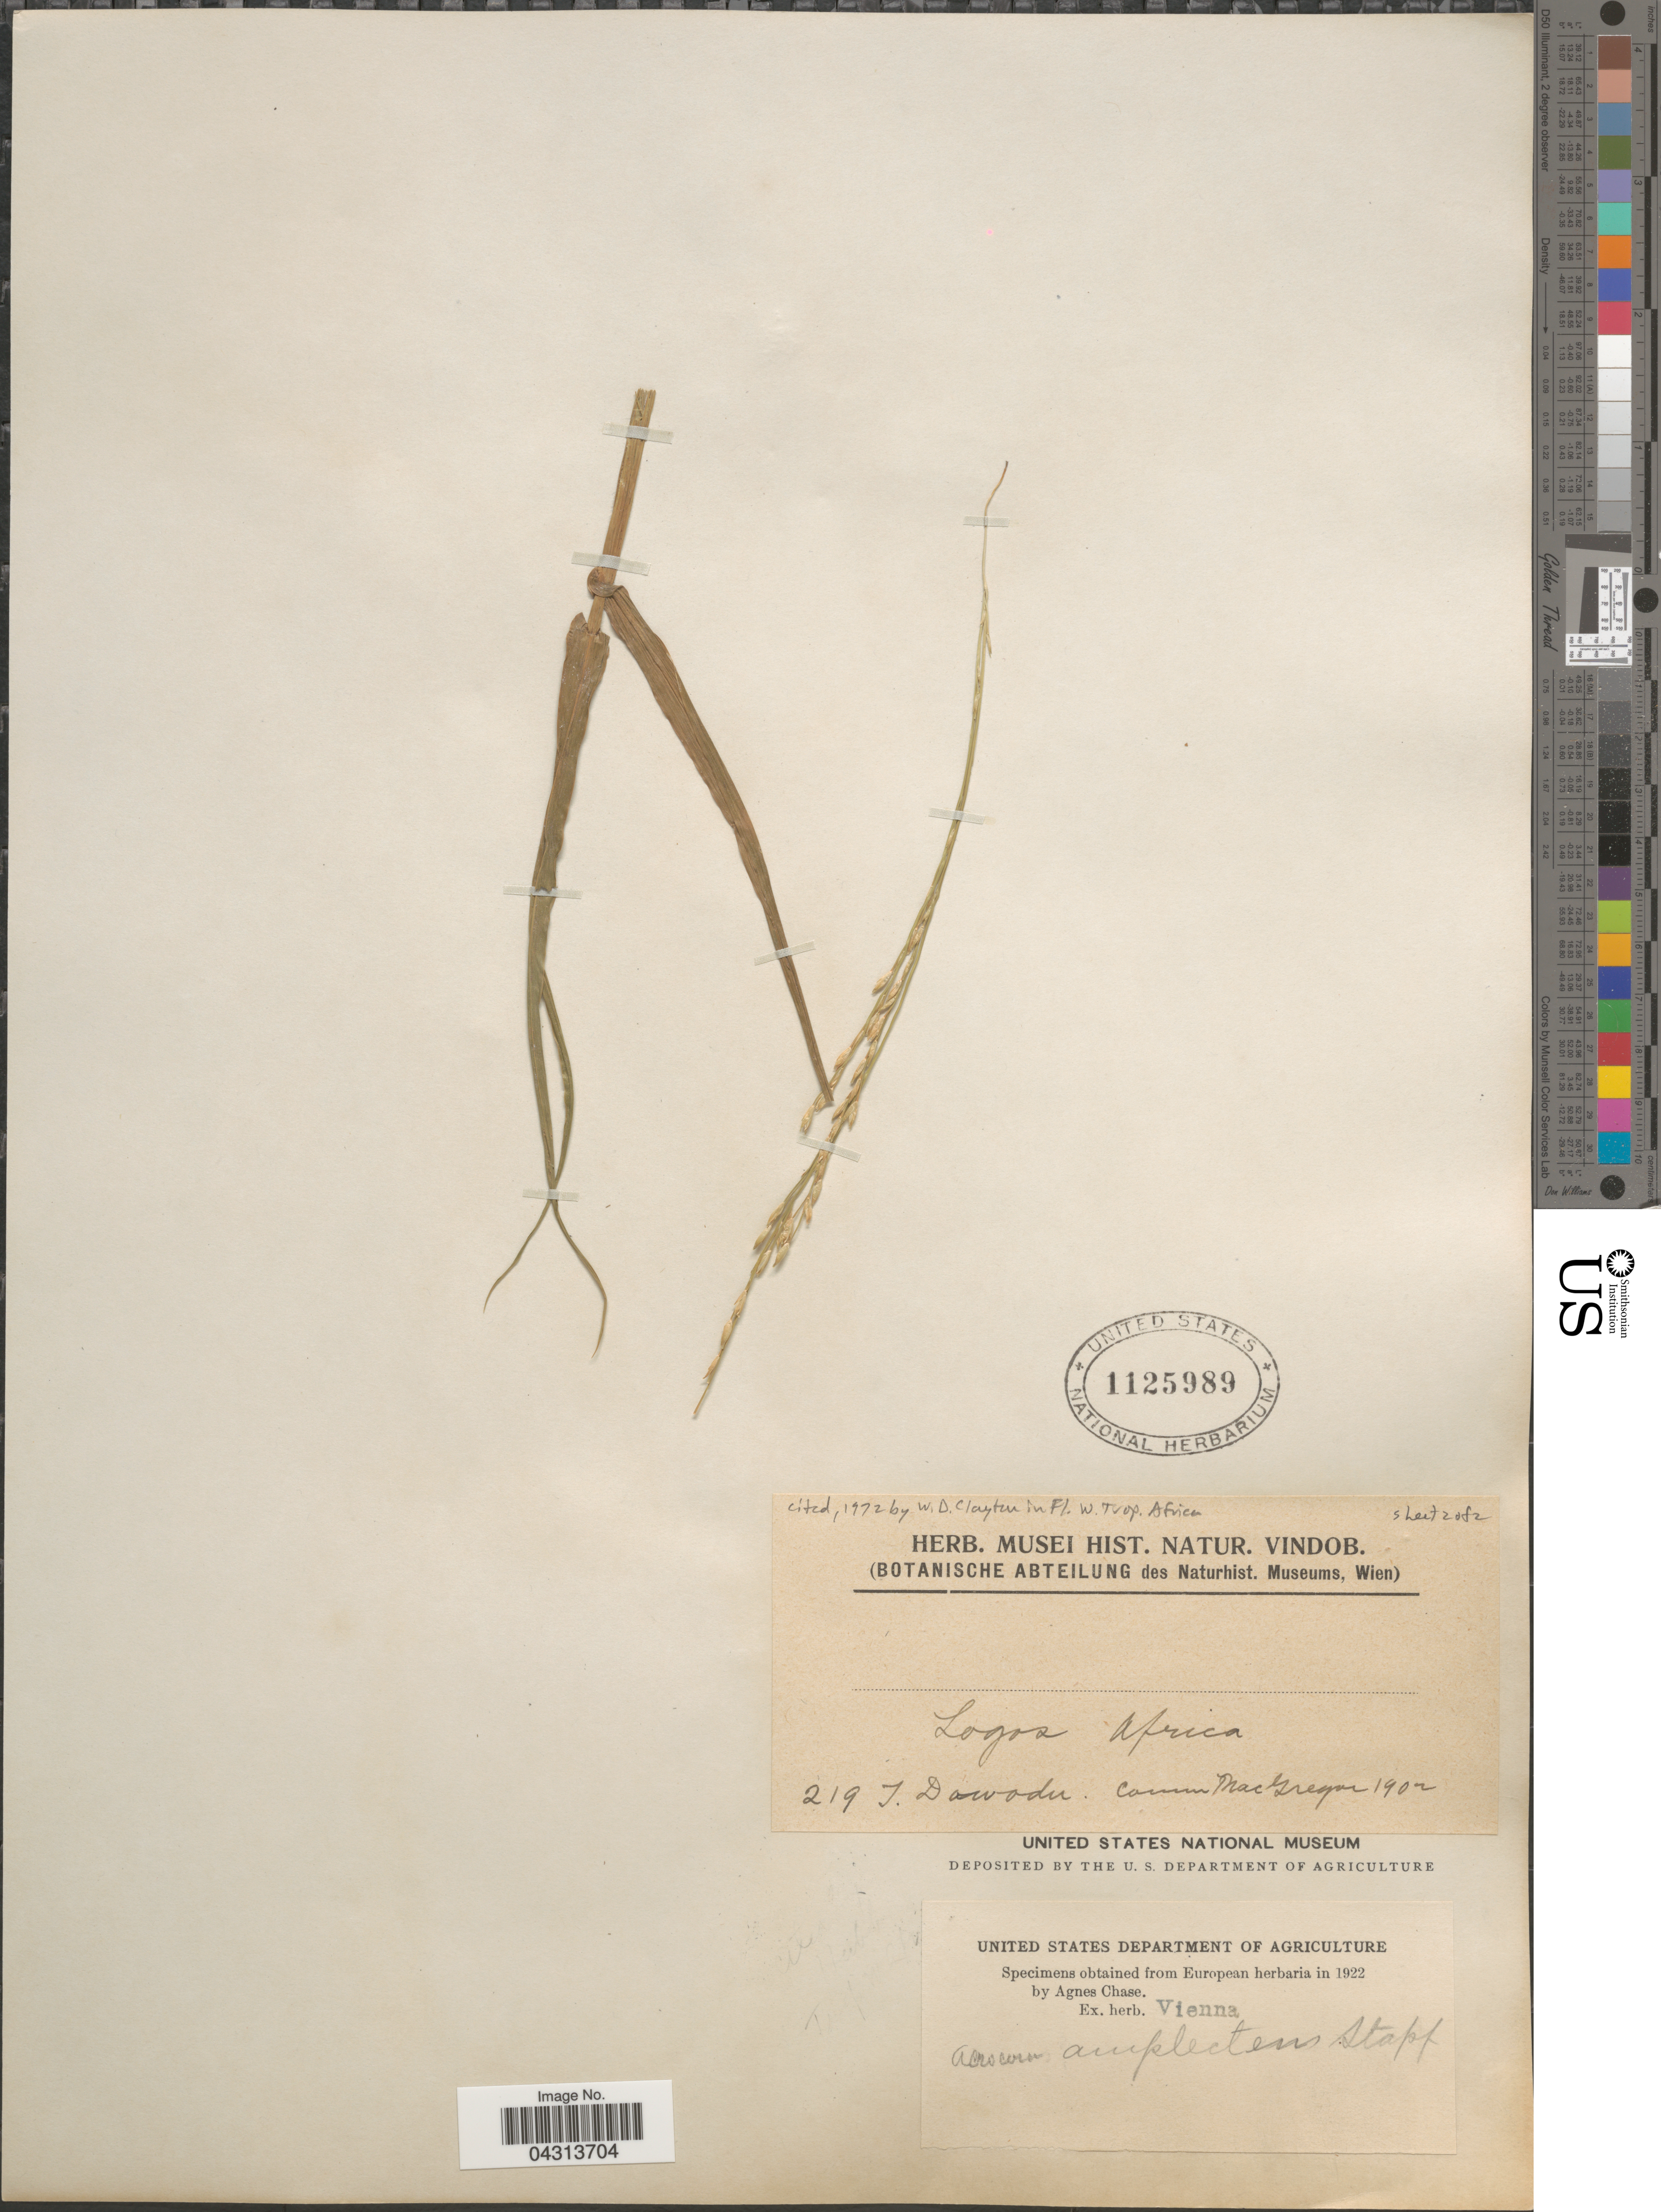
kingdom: Plantae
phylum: Tracheophyta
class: Liliopsida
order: Poales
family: Poaceae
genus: Acroceras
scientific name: Acroceras amplectens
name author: Stapf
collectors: T. Dawodu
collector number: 219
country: Nigeria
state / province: Lagos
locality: W. Trop. Africa. Logos.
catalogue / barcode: US 1125989